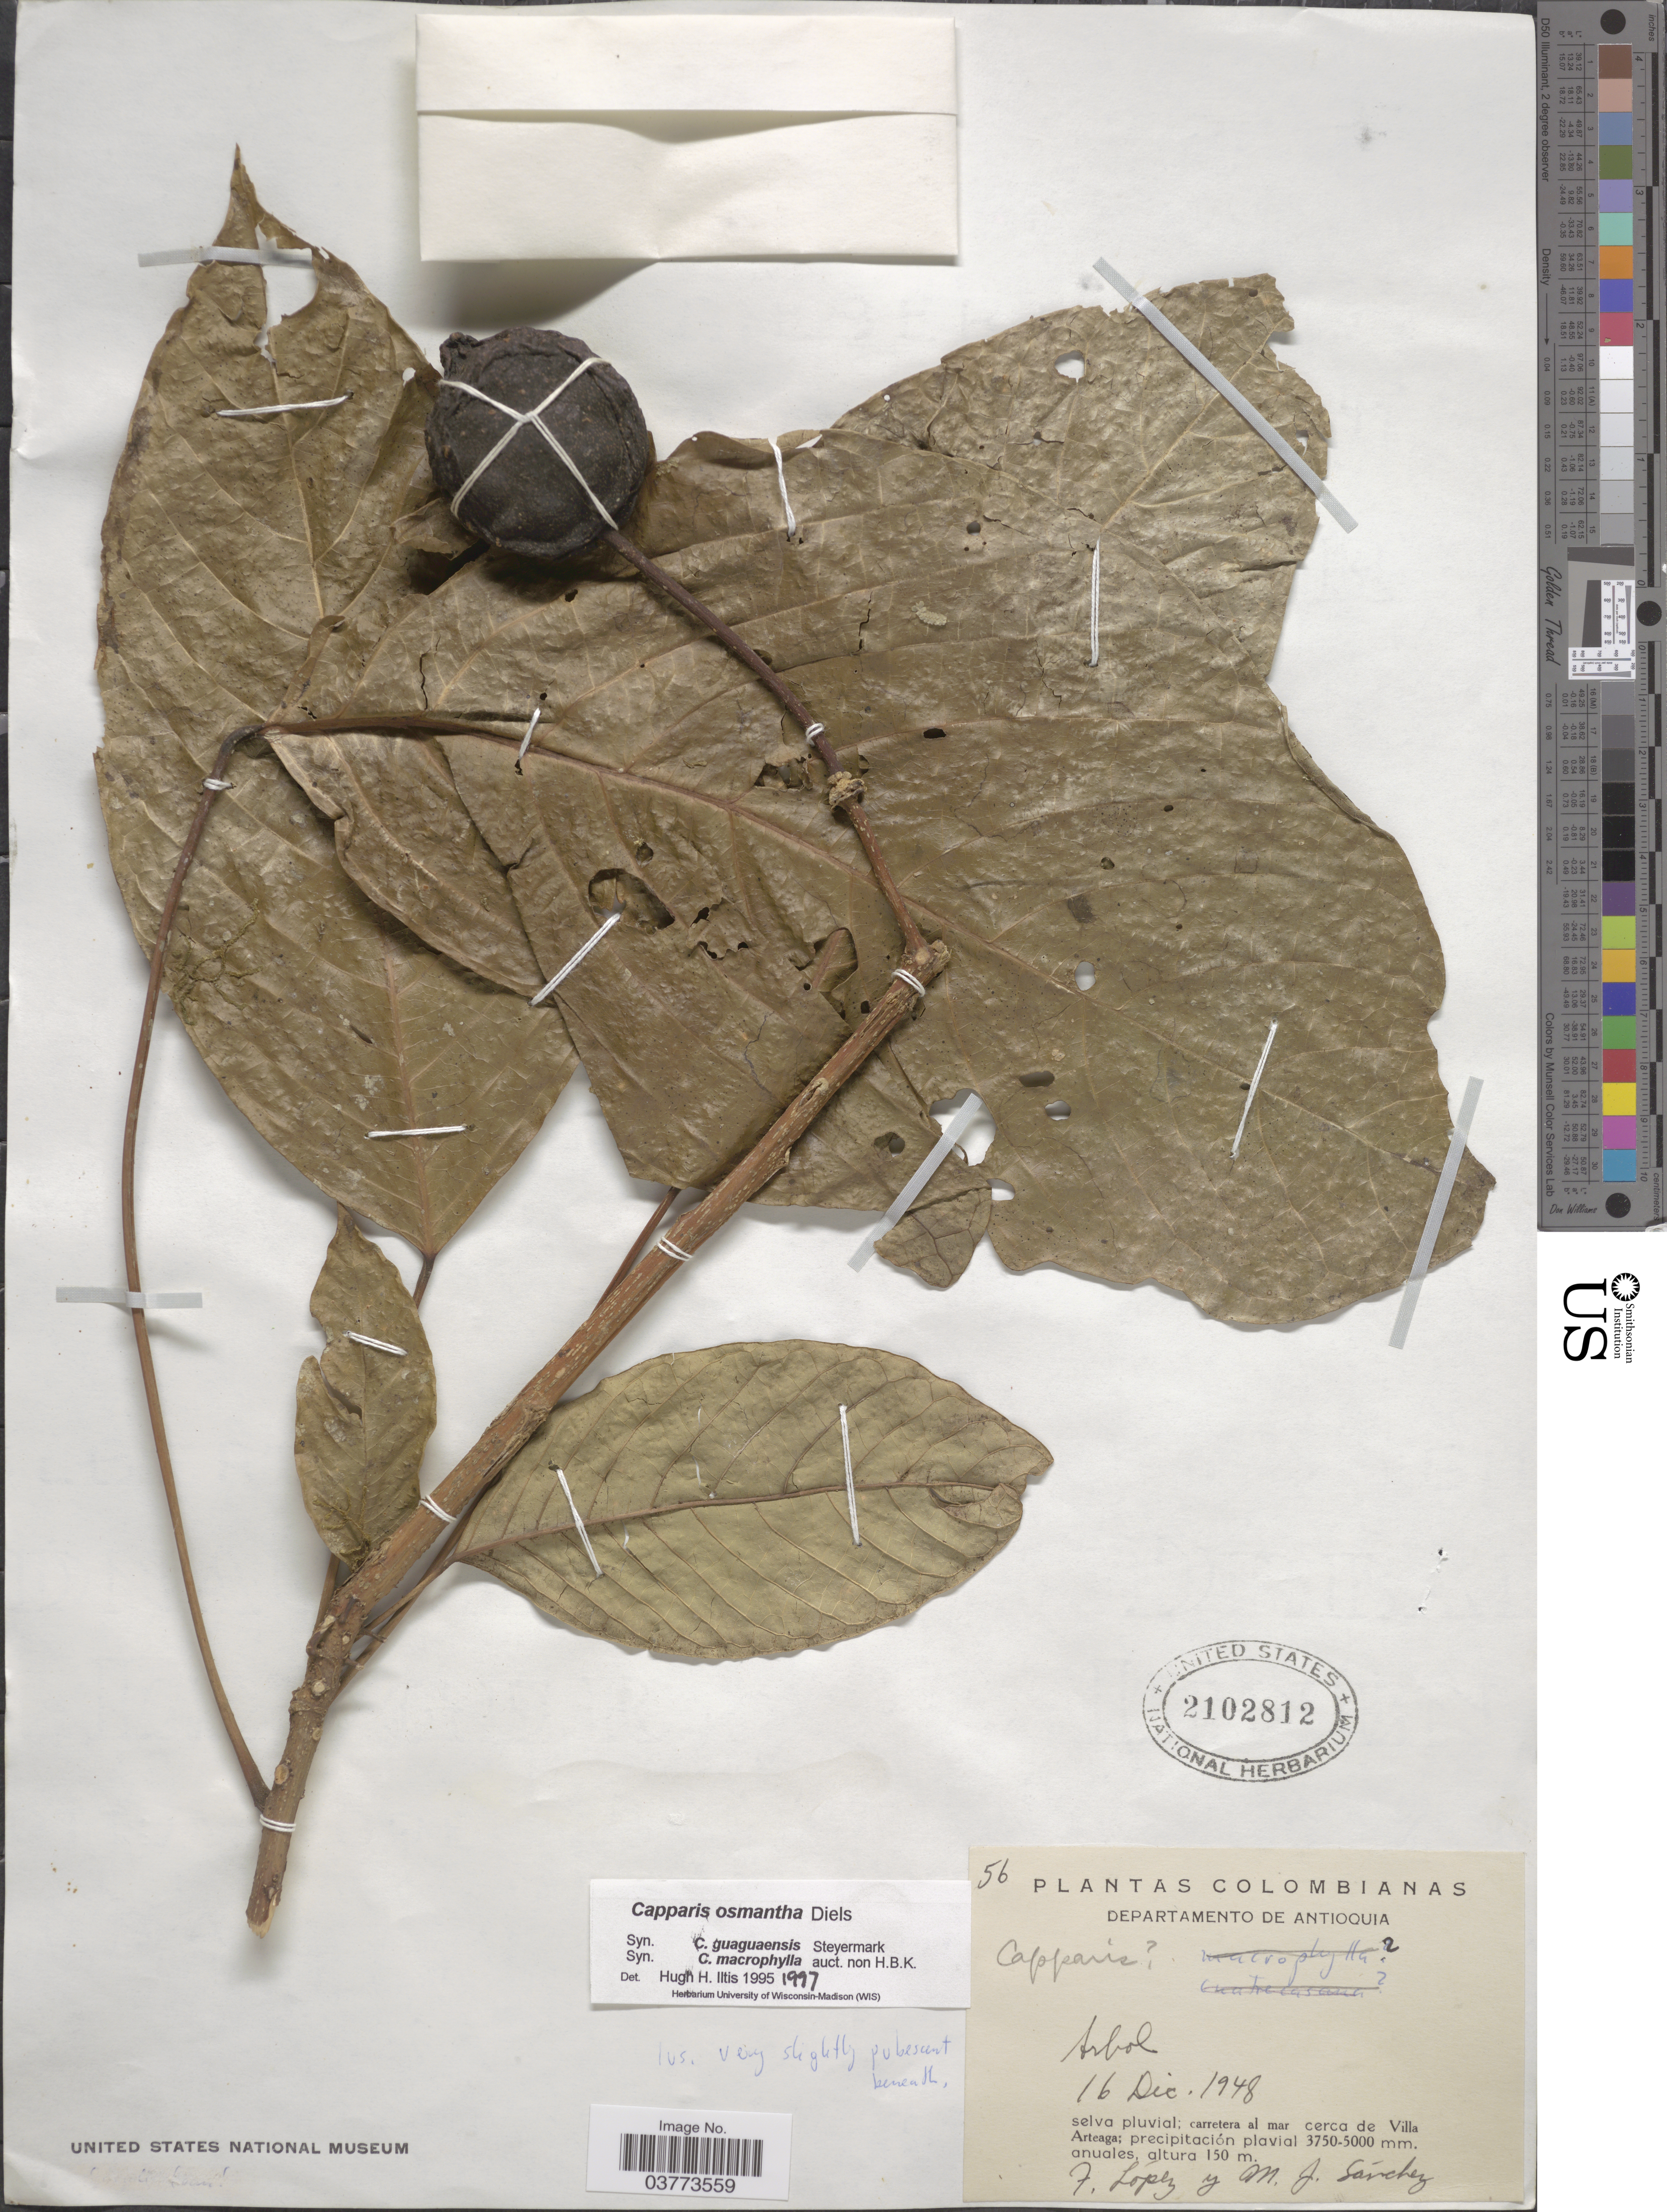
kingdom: Plantae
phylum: Tracheophyta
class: Magnoliopsida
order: Brassicales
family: Capparaceae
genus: Capparidastrum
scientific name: Capparidastrum osmanthum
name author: (Diels) Cornejo & Iltis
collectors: F. López & M. Sanchez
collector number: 56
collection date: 1948-12-16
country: Colombia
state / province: Antioquia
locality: Departamento de Antioquia. Carretera al mar cerca de Villa Arteaga.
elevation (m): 150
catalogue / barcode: US 2102812